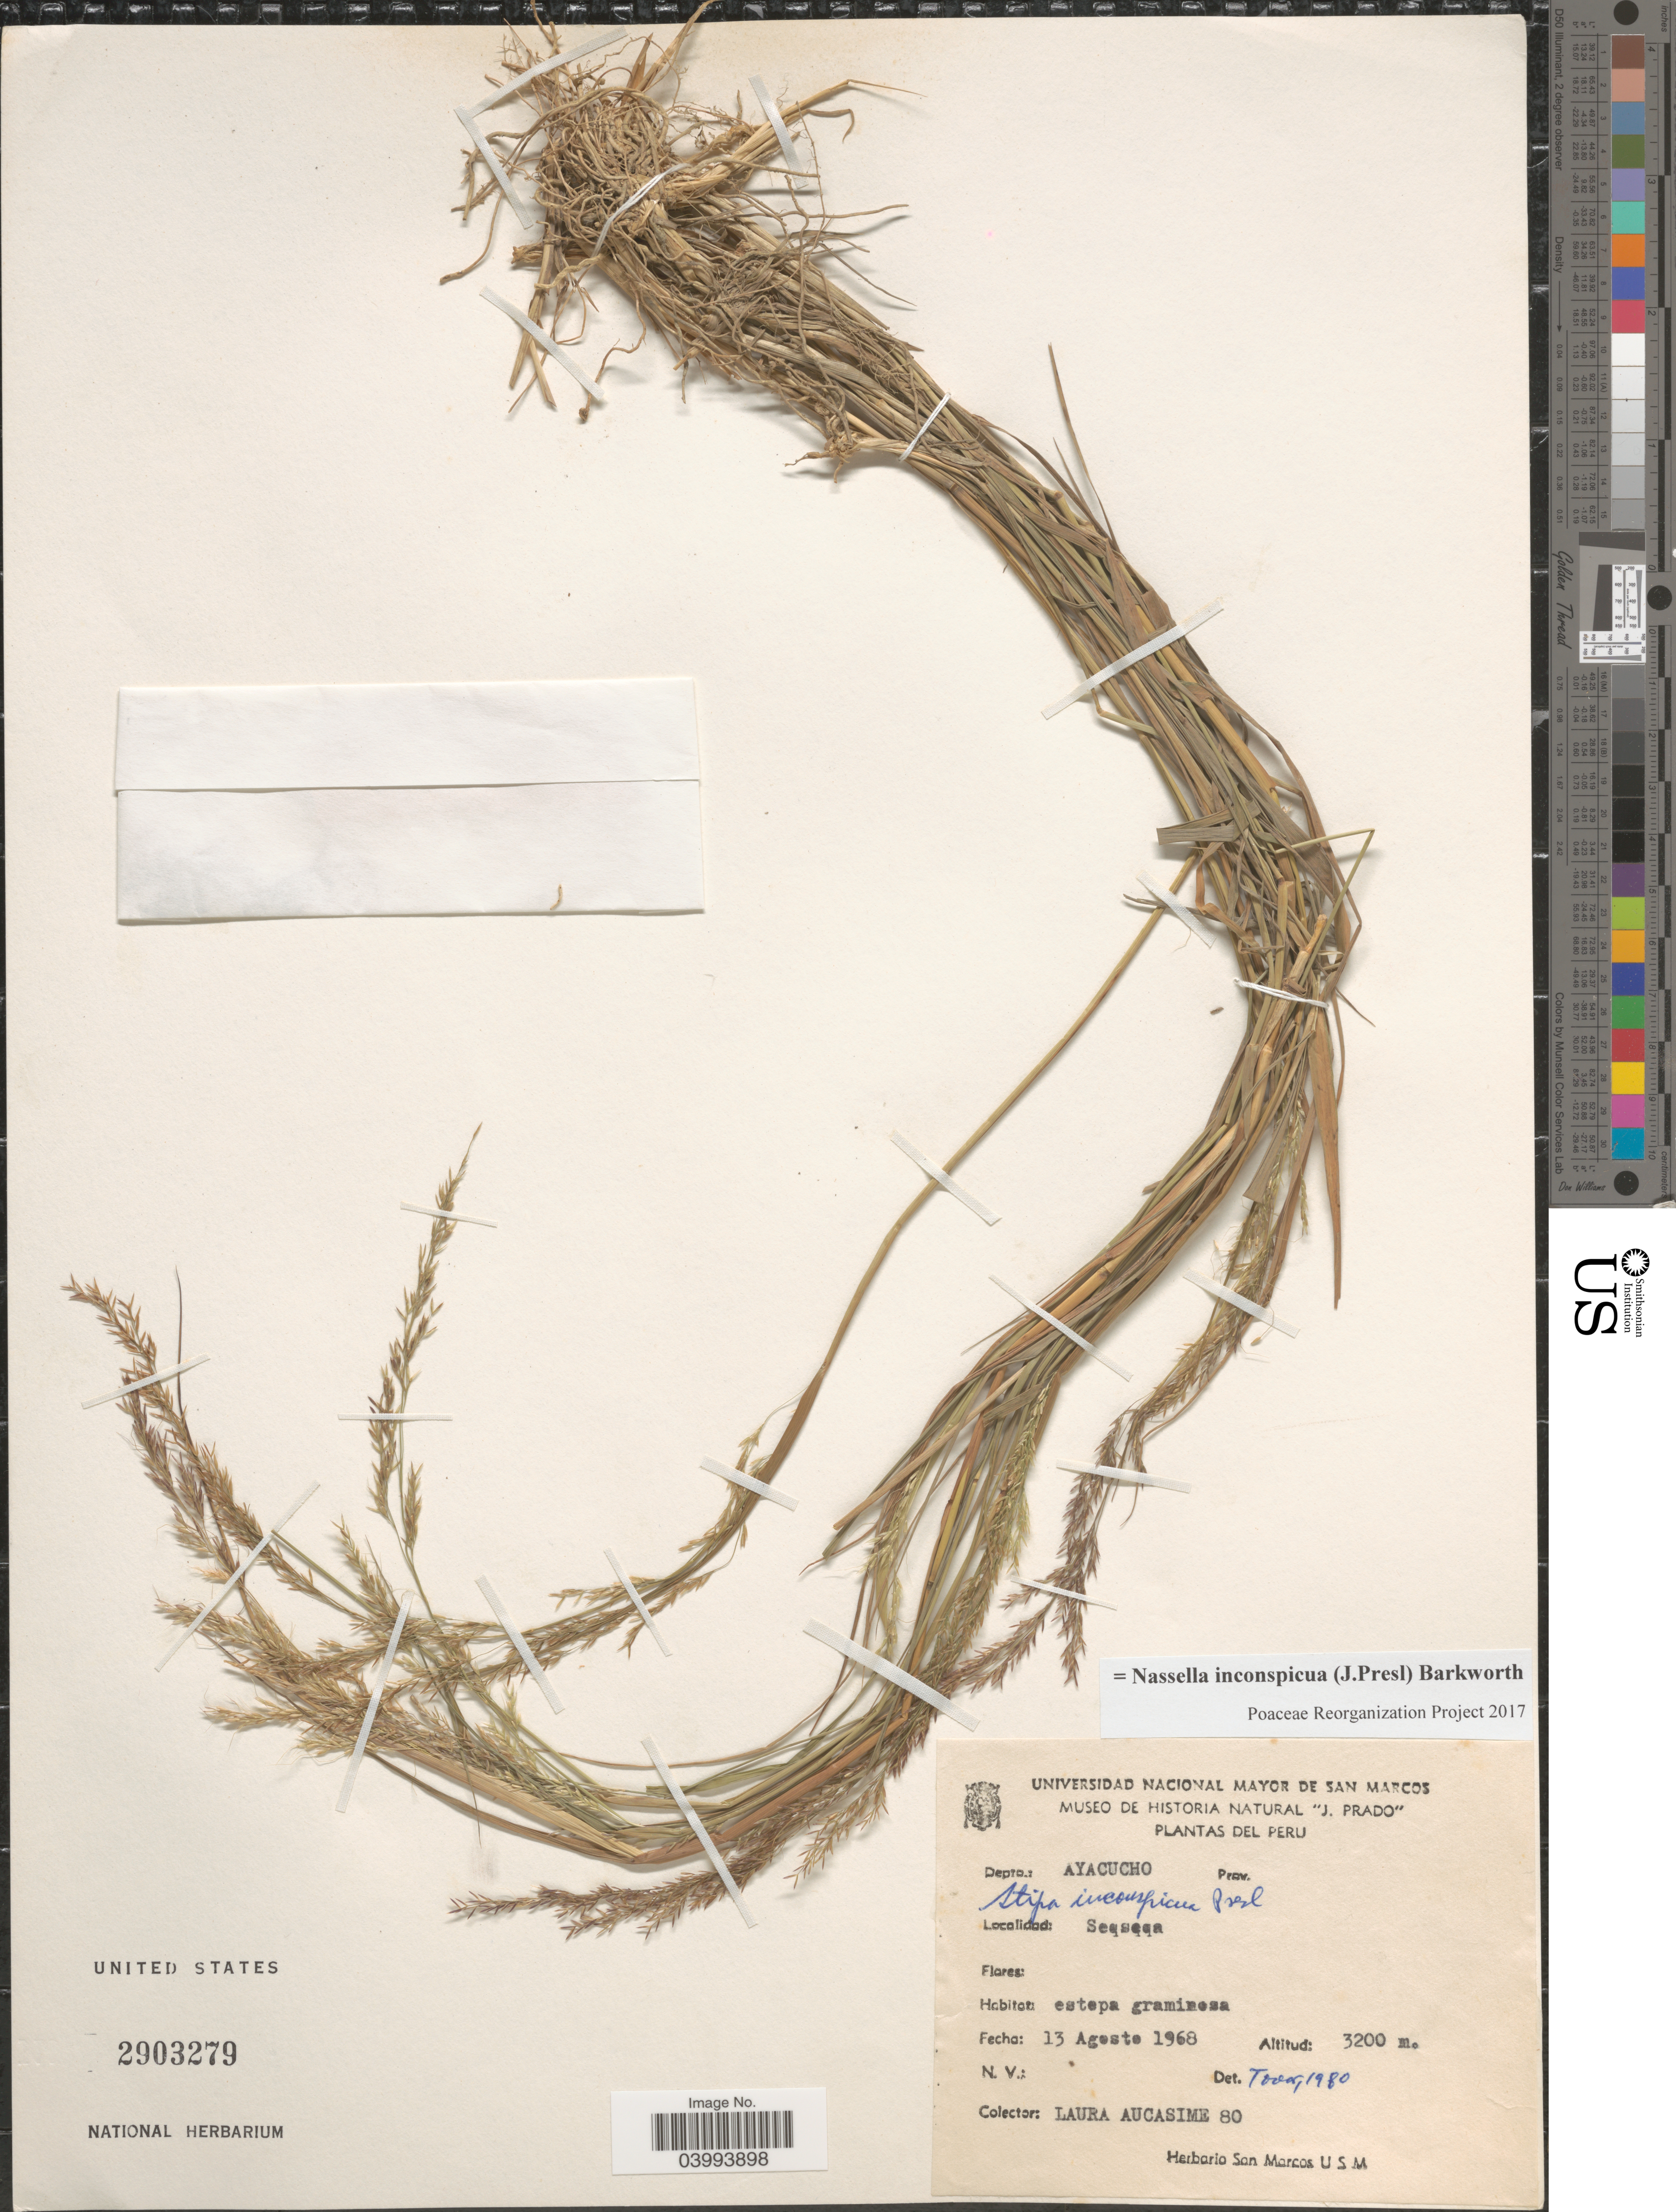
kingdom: Plantae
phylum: Tracheophyta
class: Liliopsida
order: Poales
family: Poaceae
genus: Nassella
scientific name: Nassella inconspicua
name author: (J. Presl) Barkworth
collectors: L. Aucasime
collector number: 80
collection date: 1968-08-13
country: Peru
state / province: Ayacucho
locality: Depto.: Ayacucho. Seqseqa.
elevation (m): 3200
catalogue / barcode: US 2903279